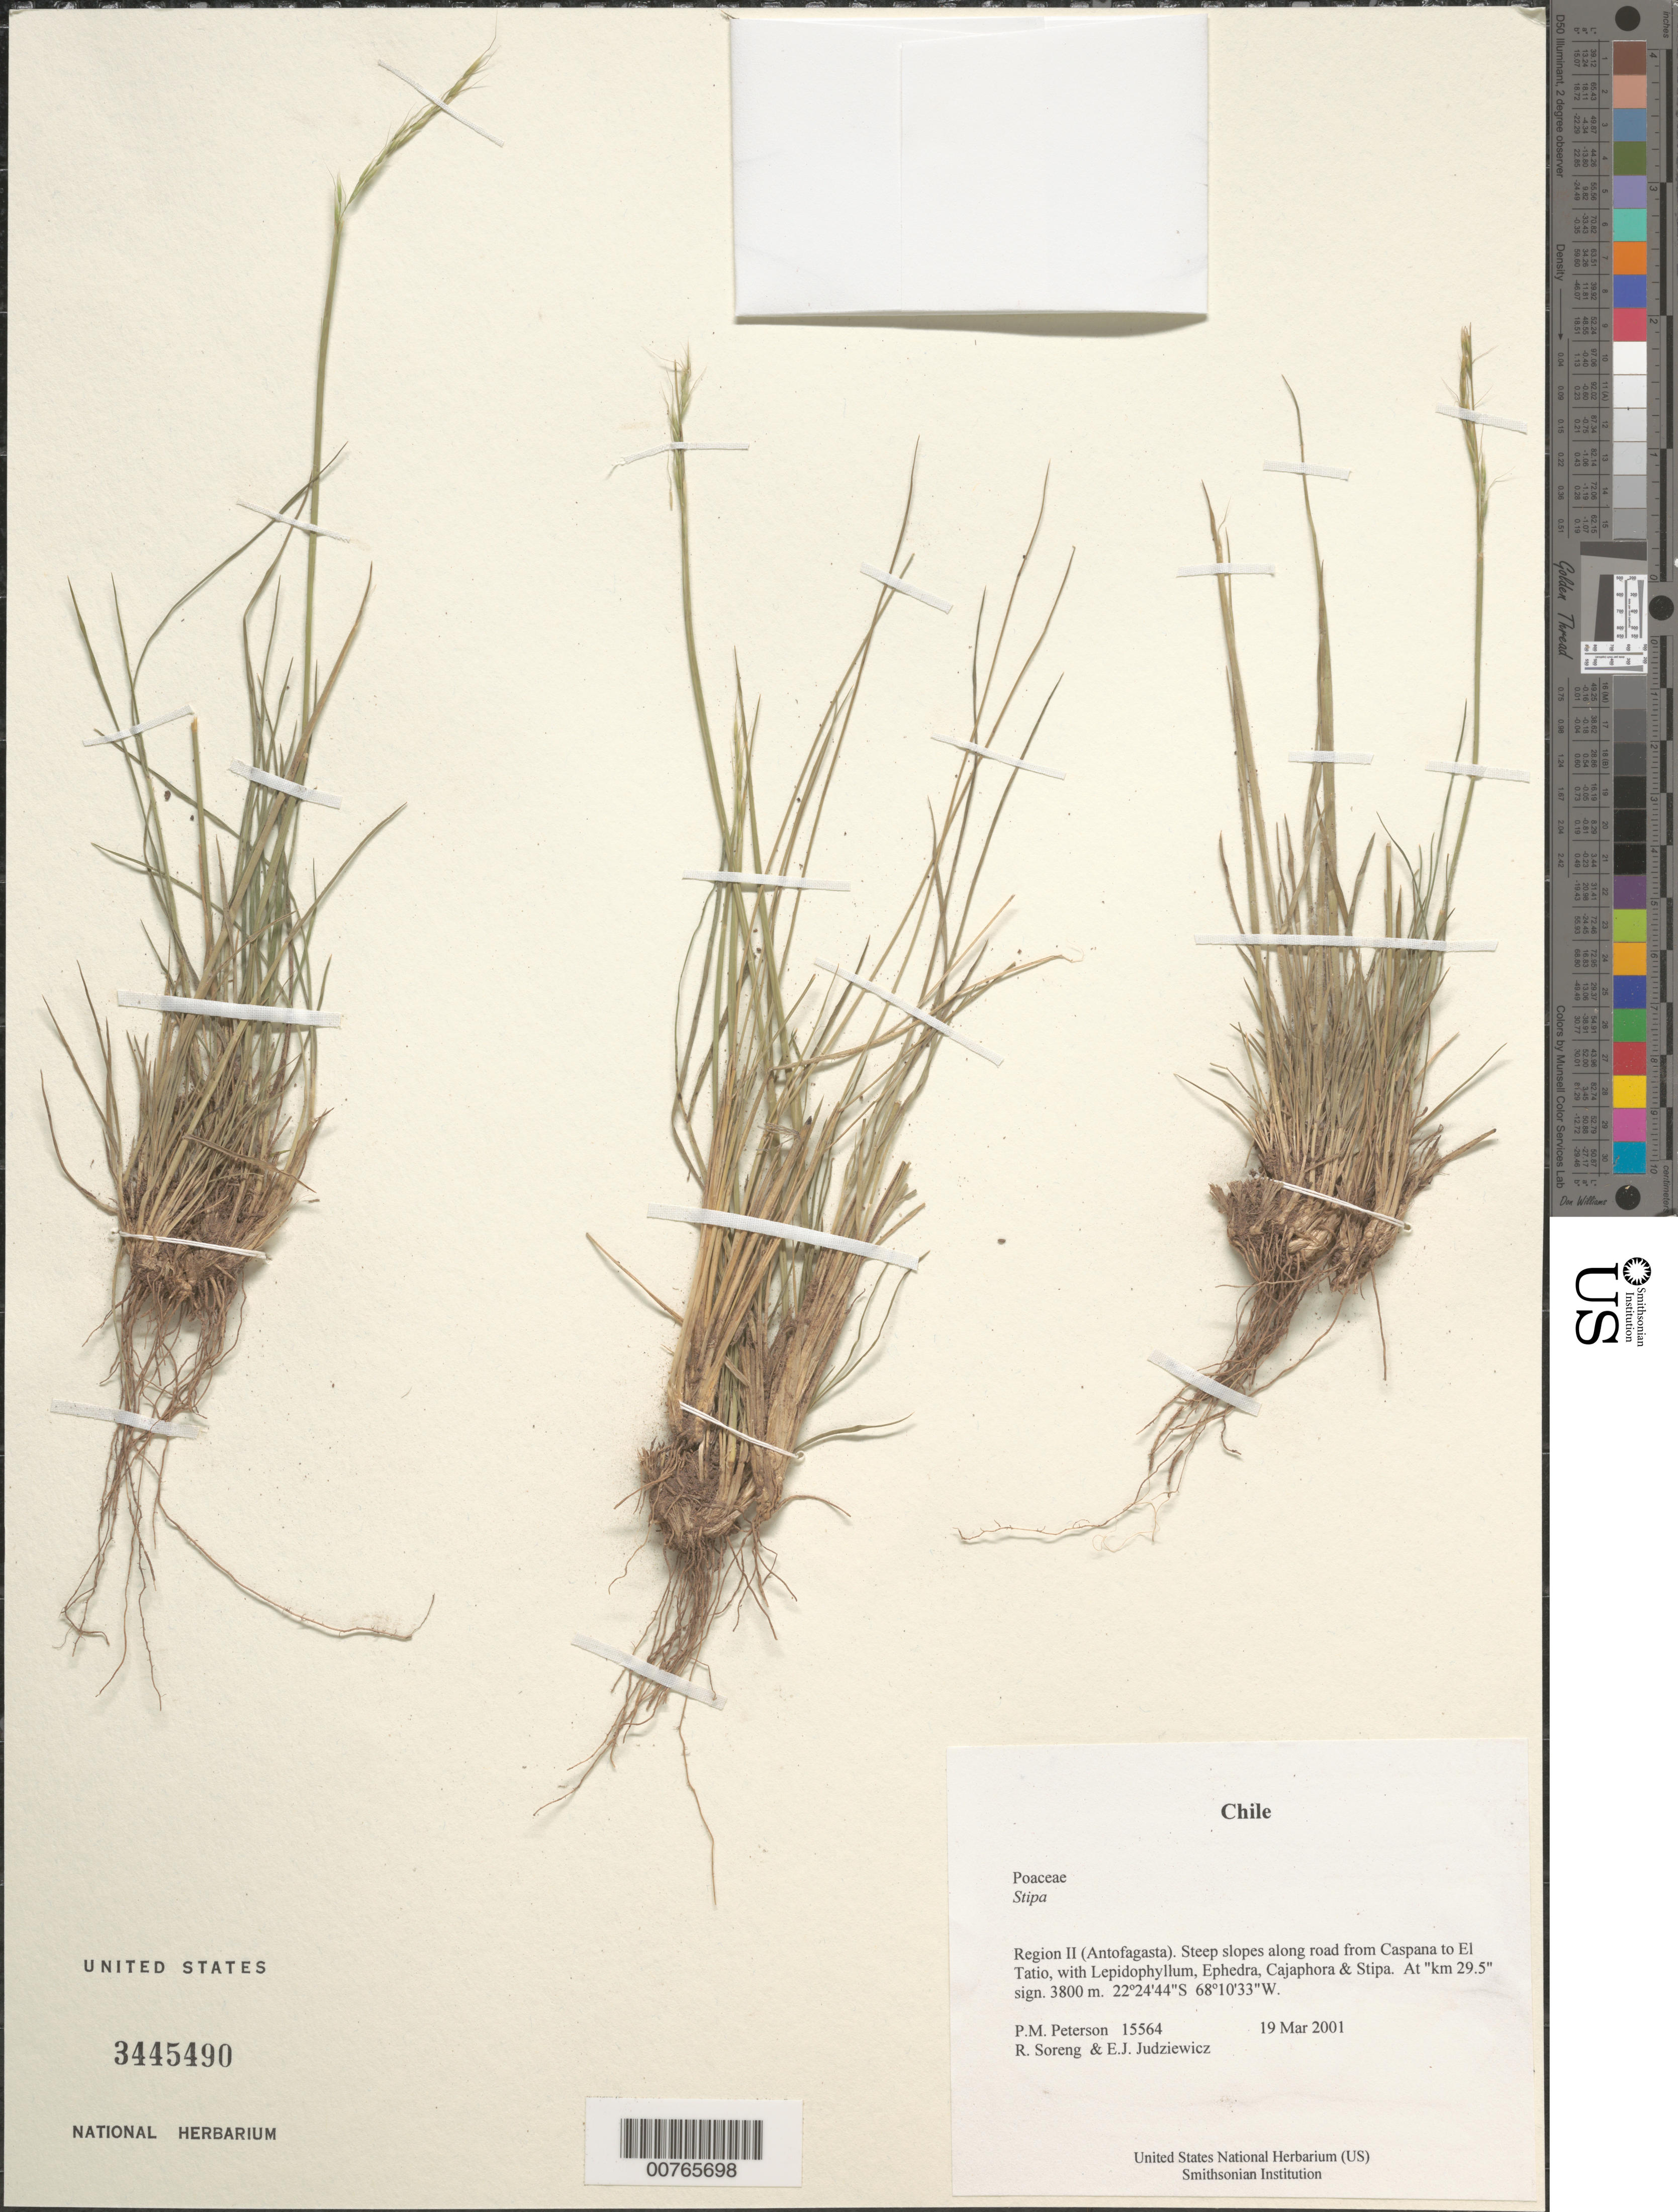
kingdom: Plantae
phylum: Tracheophyta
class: Liliopsida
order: Poales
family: Poaceae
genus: Stipa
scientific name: Stipa sp.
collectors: P. M. Peterson, R. J. Soreng & E. J. Judziewicz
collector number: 15564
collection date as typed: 19 Mar 2001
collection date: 2001-03-19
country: Chile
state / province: Antofagasta (II)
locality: Steep slopes along road from Caspana to El Tatio, with Lepidophyllum, Ephedra, Cajaphora & Stipa. At "km 29.5" sign.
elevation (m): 3800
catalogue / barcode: US 3445490